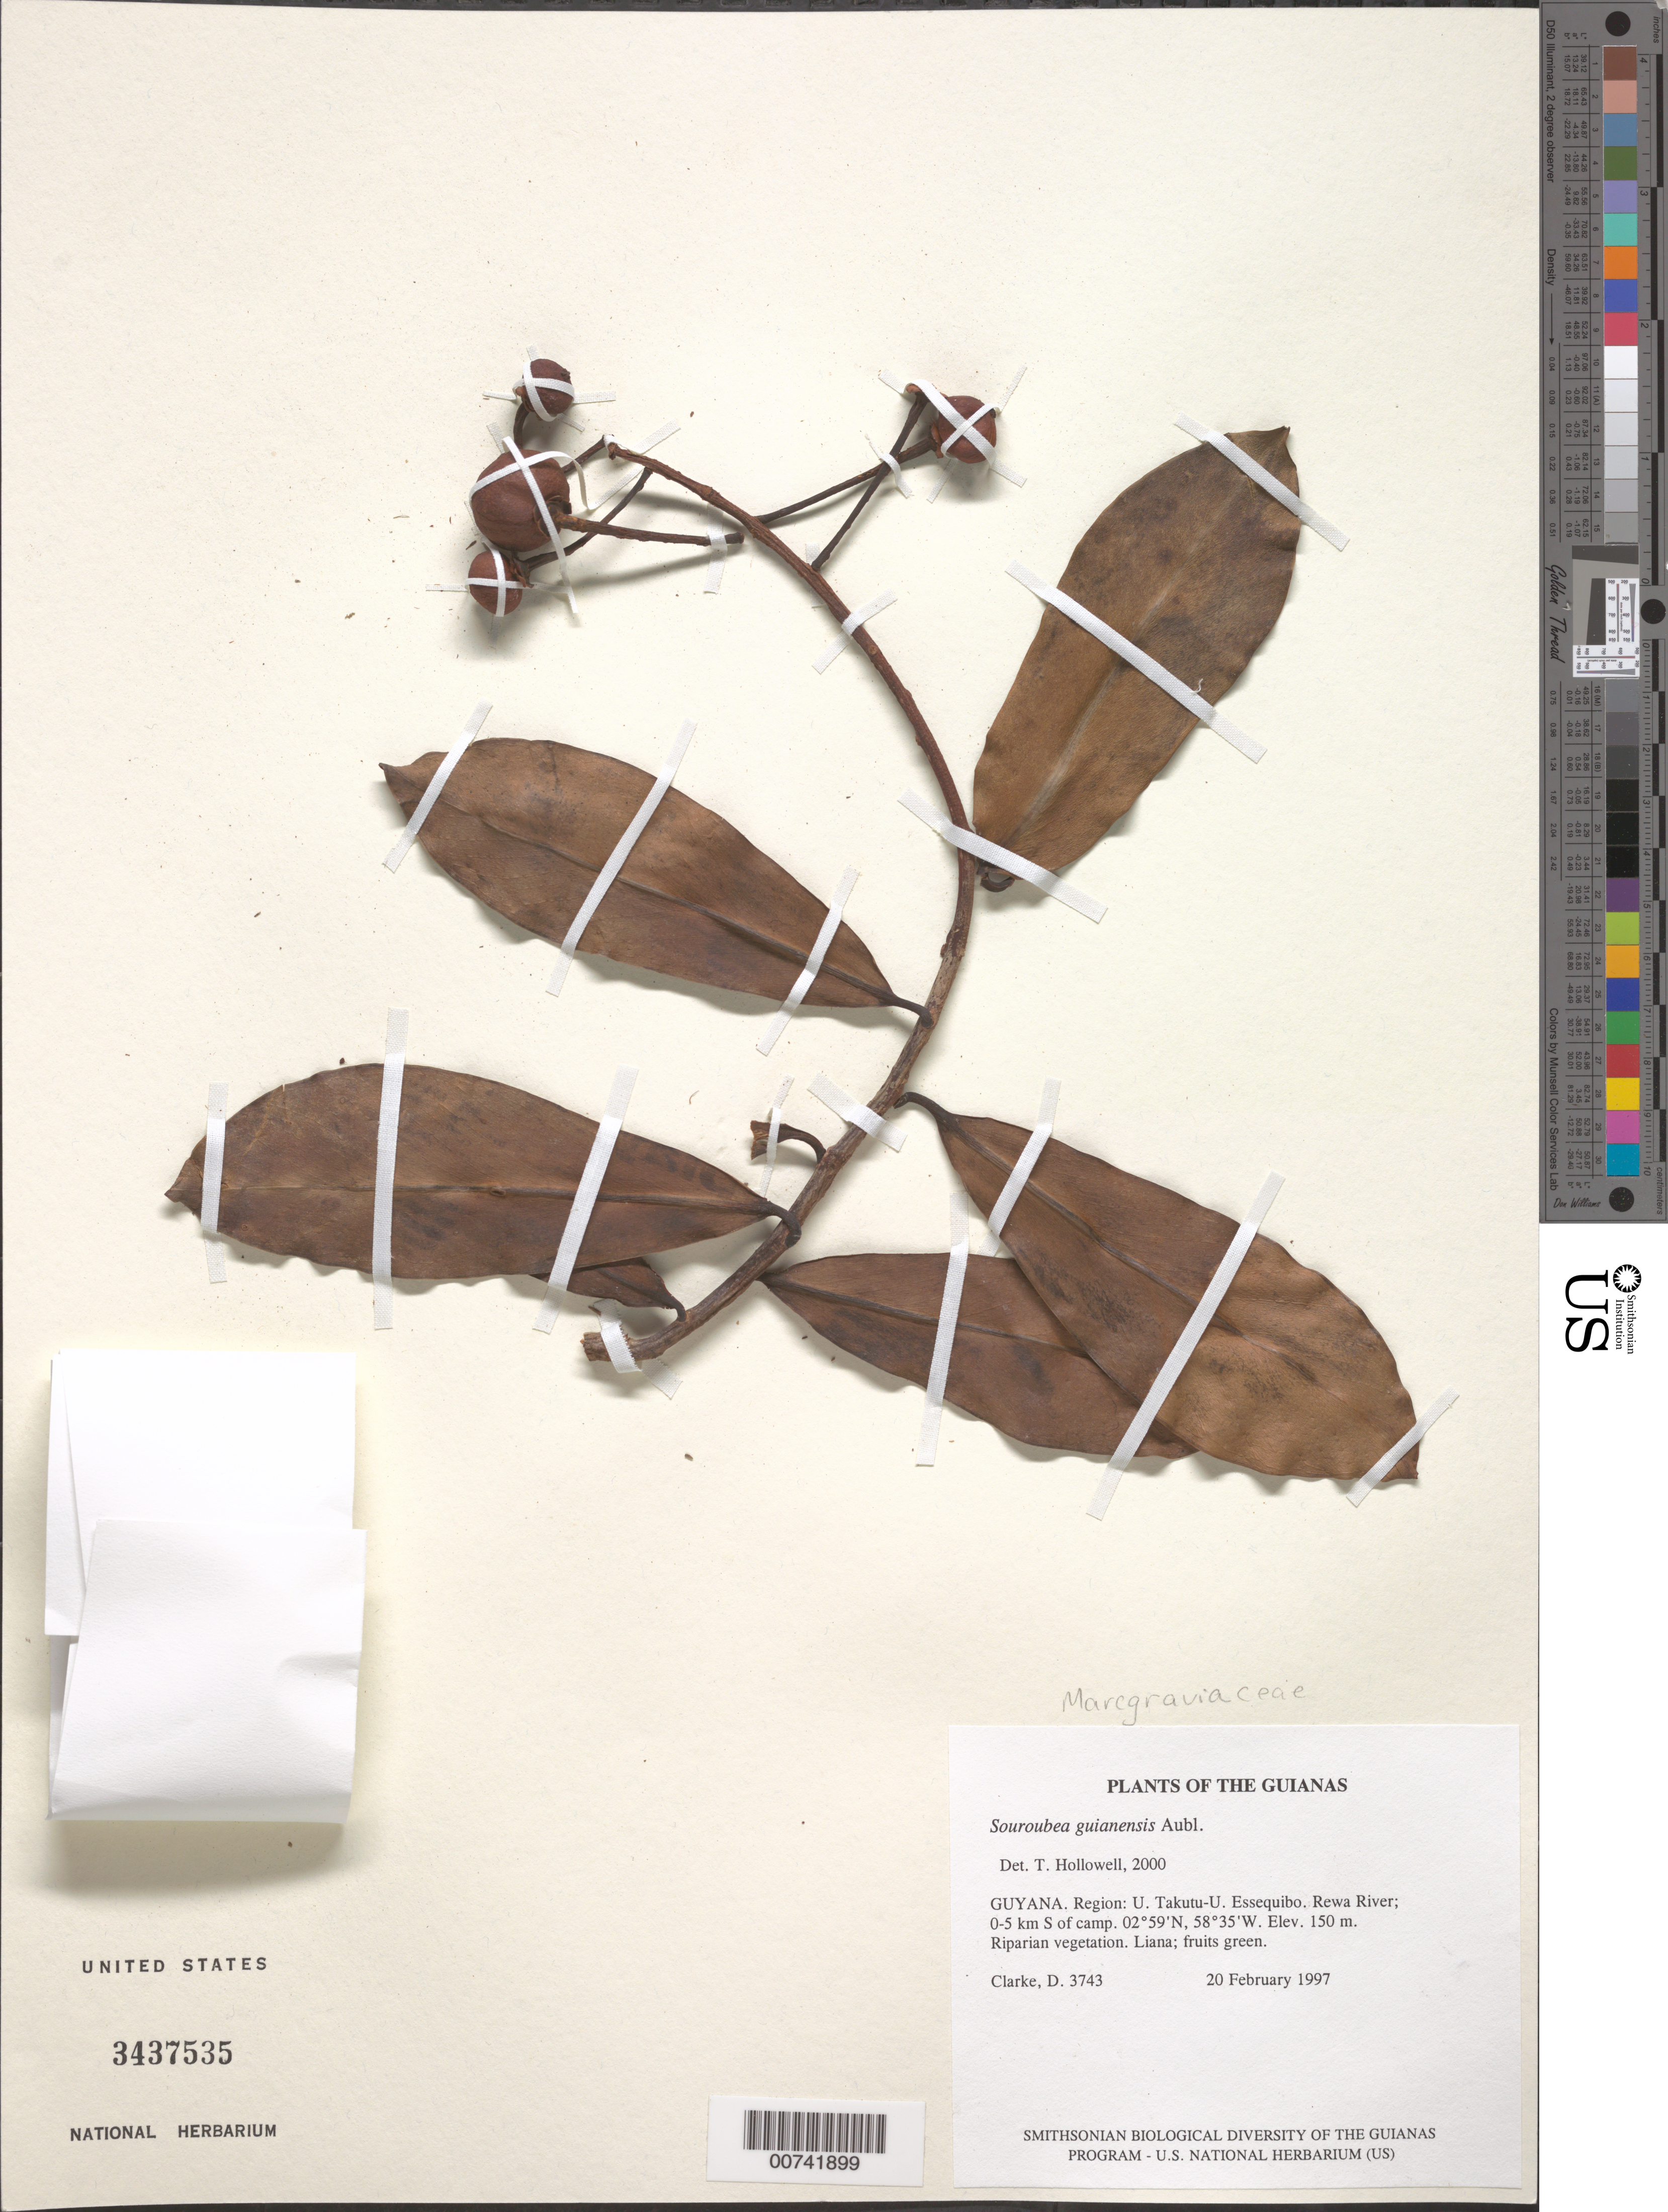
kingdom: Plantae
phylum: Tracheophyta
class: Magnoliopsida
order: Ericales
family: Marcgraviaceae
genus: Souroubea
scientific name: Souroubea guianensis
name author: Aubl.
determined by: Hollowell, T. H., (BOT), Smithsonian Institution - National Museum of Natural History (UNITED STATES)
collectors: H. D. Clarke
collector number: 3743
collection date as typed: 20 February 1997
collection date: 1997-02-20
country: Guyana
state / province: U. Takutu-U. Essequibo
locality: Rewa River; 0-5 km S of camp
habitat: Riparian vegetation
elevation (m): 150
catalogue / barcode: US 3437535